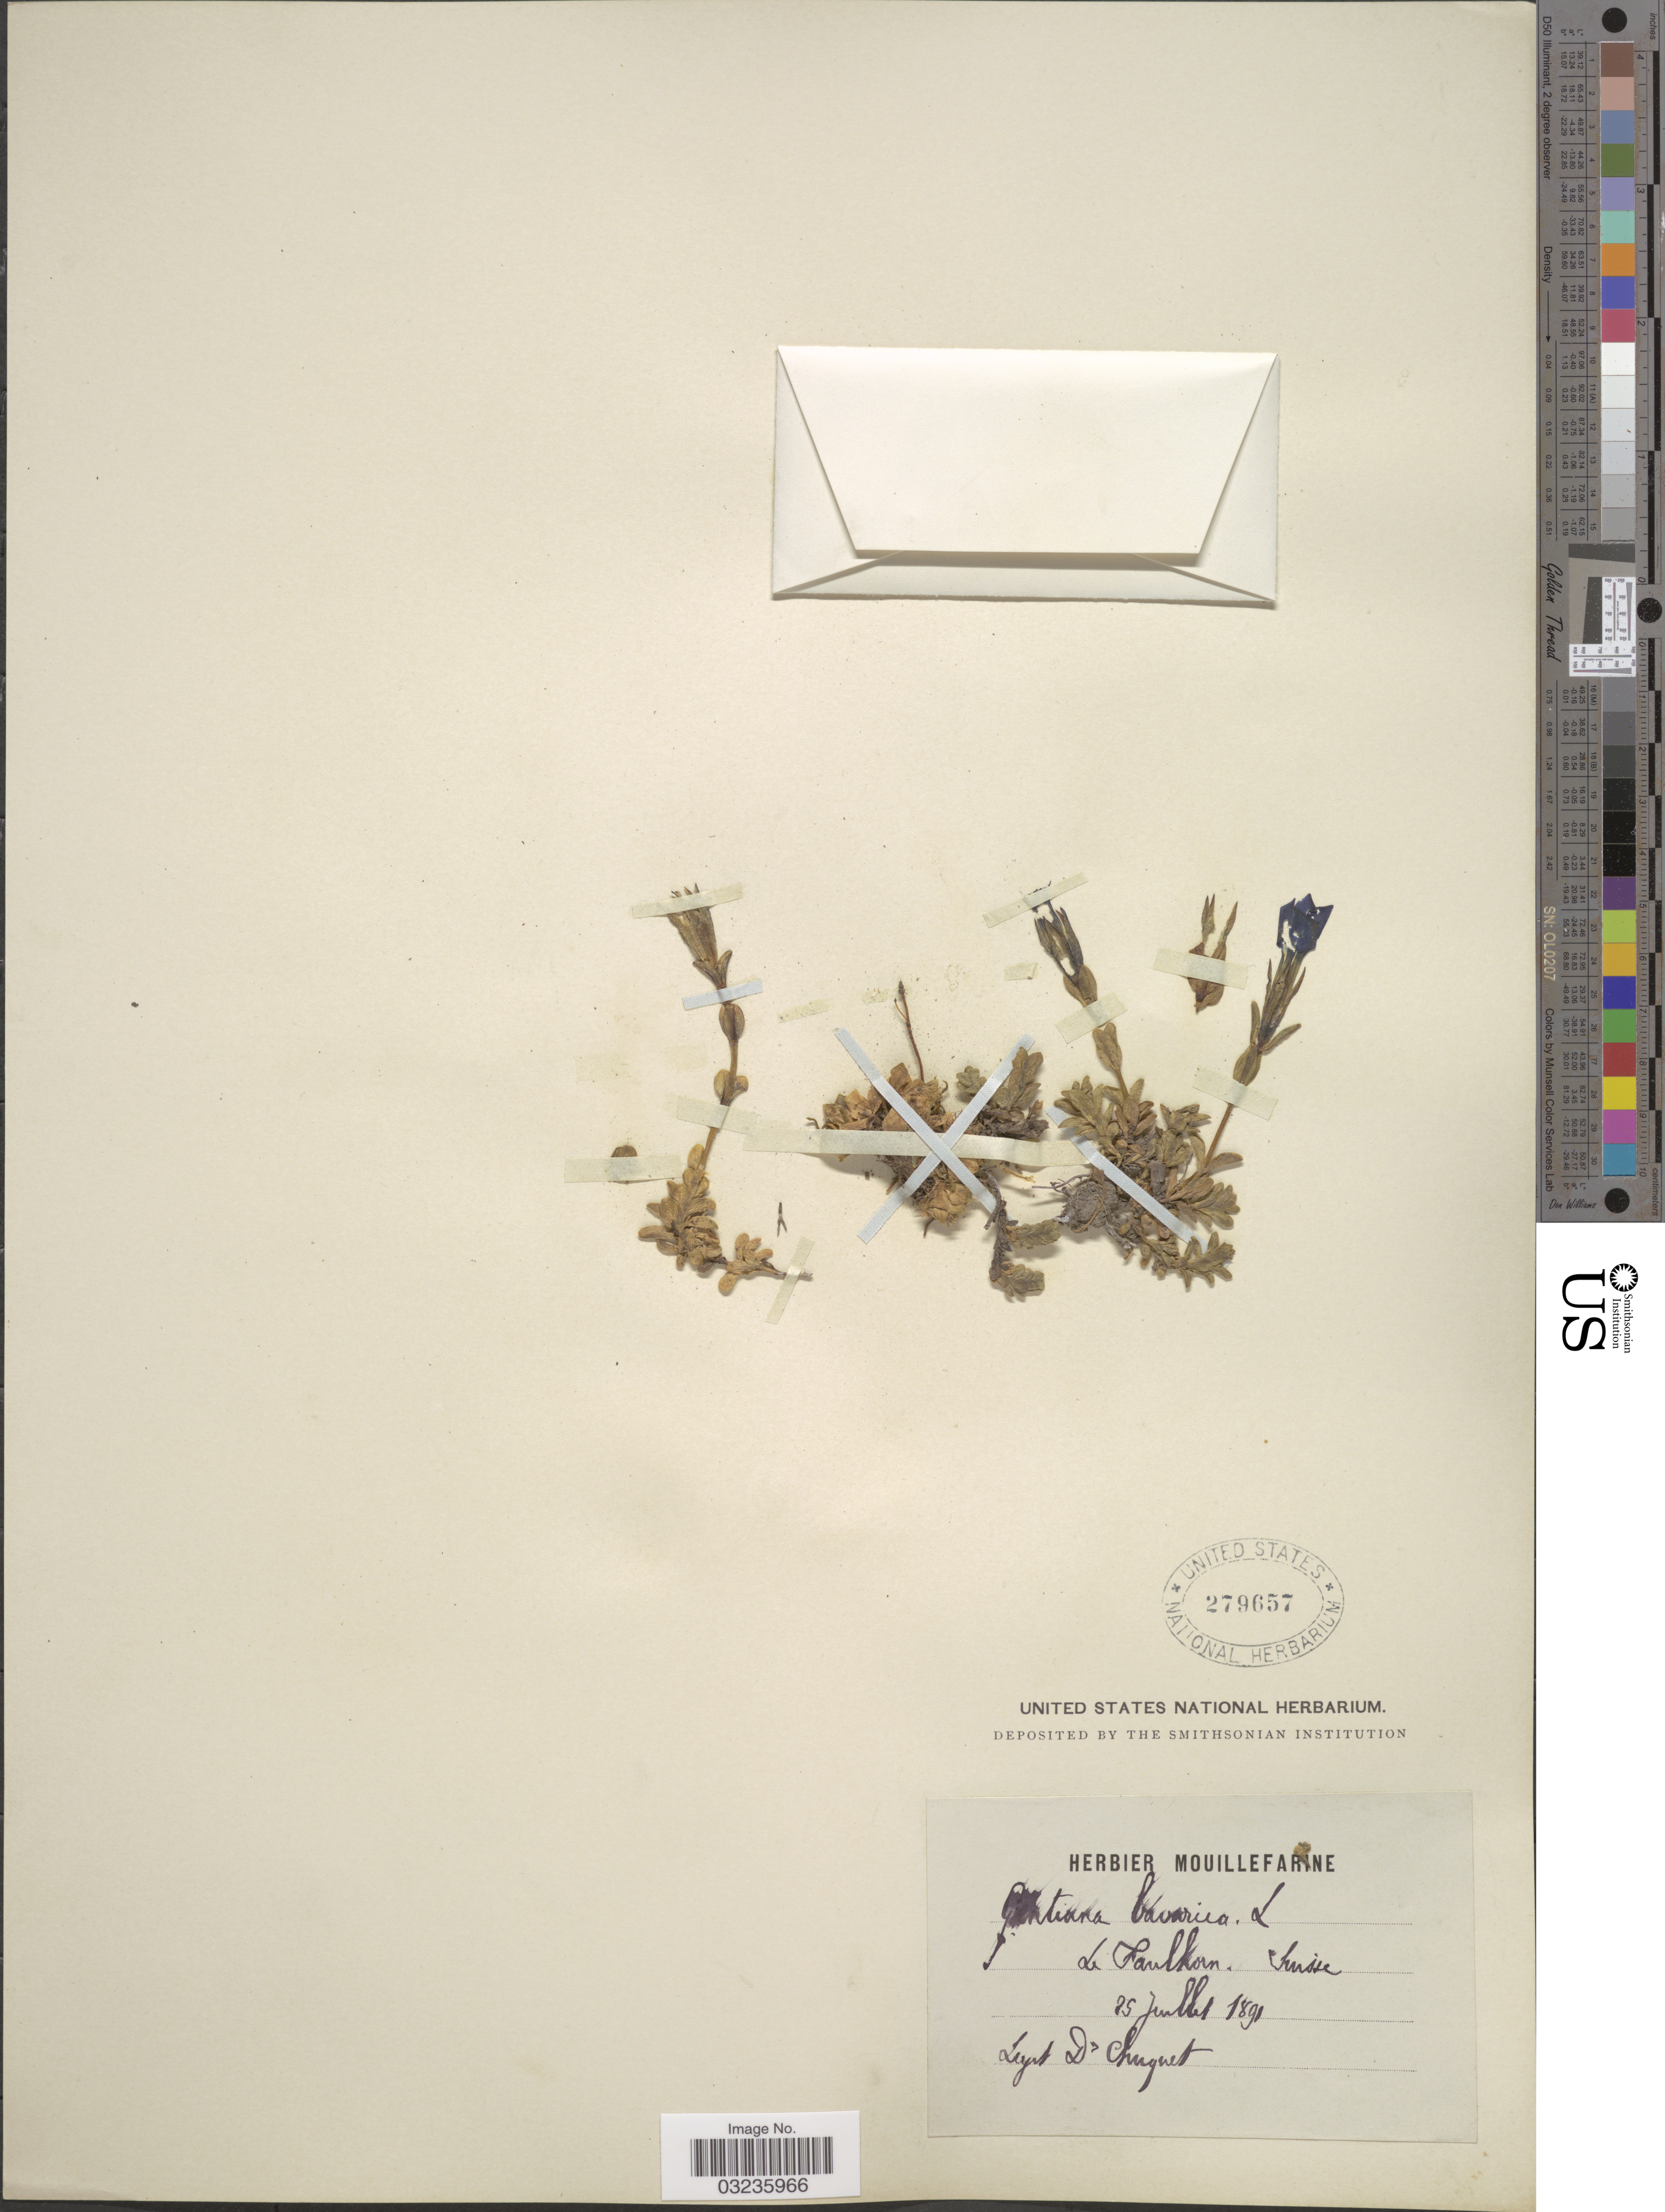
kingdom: Plantae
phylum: Tracheophyta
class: Magnoliopsida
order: Gentianales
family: Gentianaceae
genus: Gentiana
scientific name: Gentiana bavarica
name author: L.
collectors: Chuquet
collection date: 1891-07-25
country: Switzerland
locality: La Faulhorn. Suisse.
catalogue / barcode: US 279657